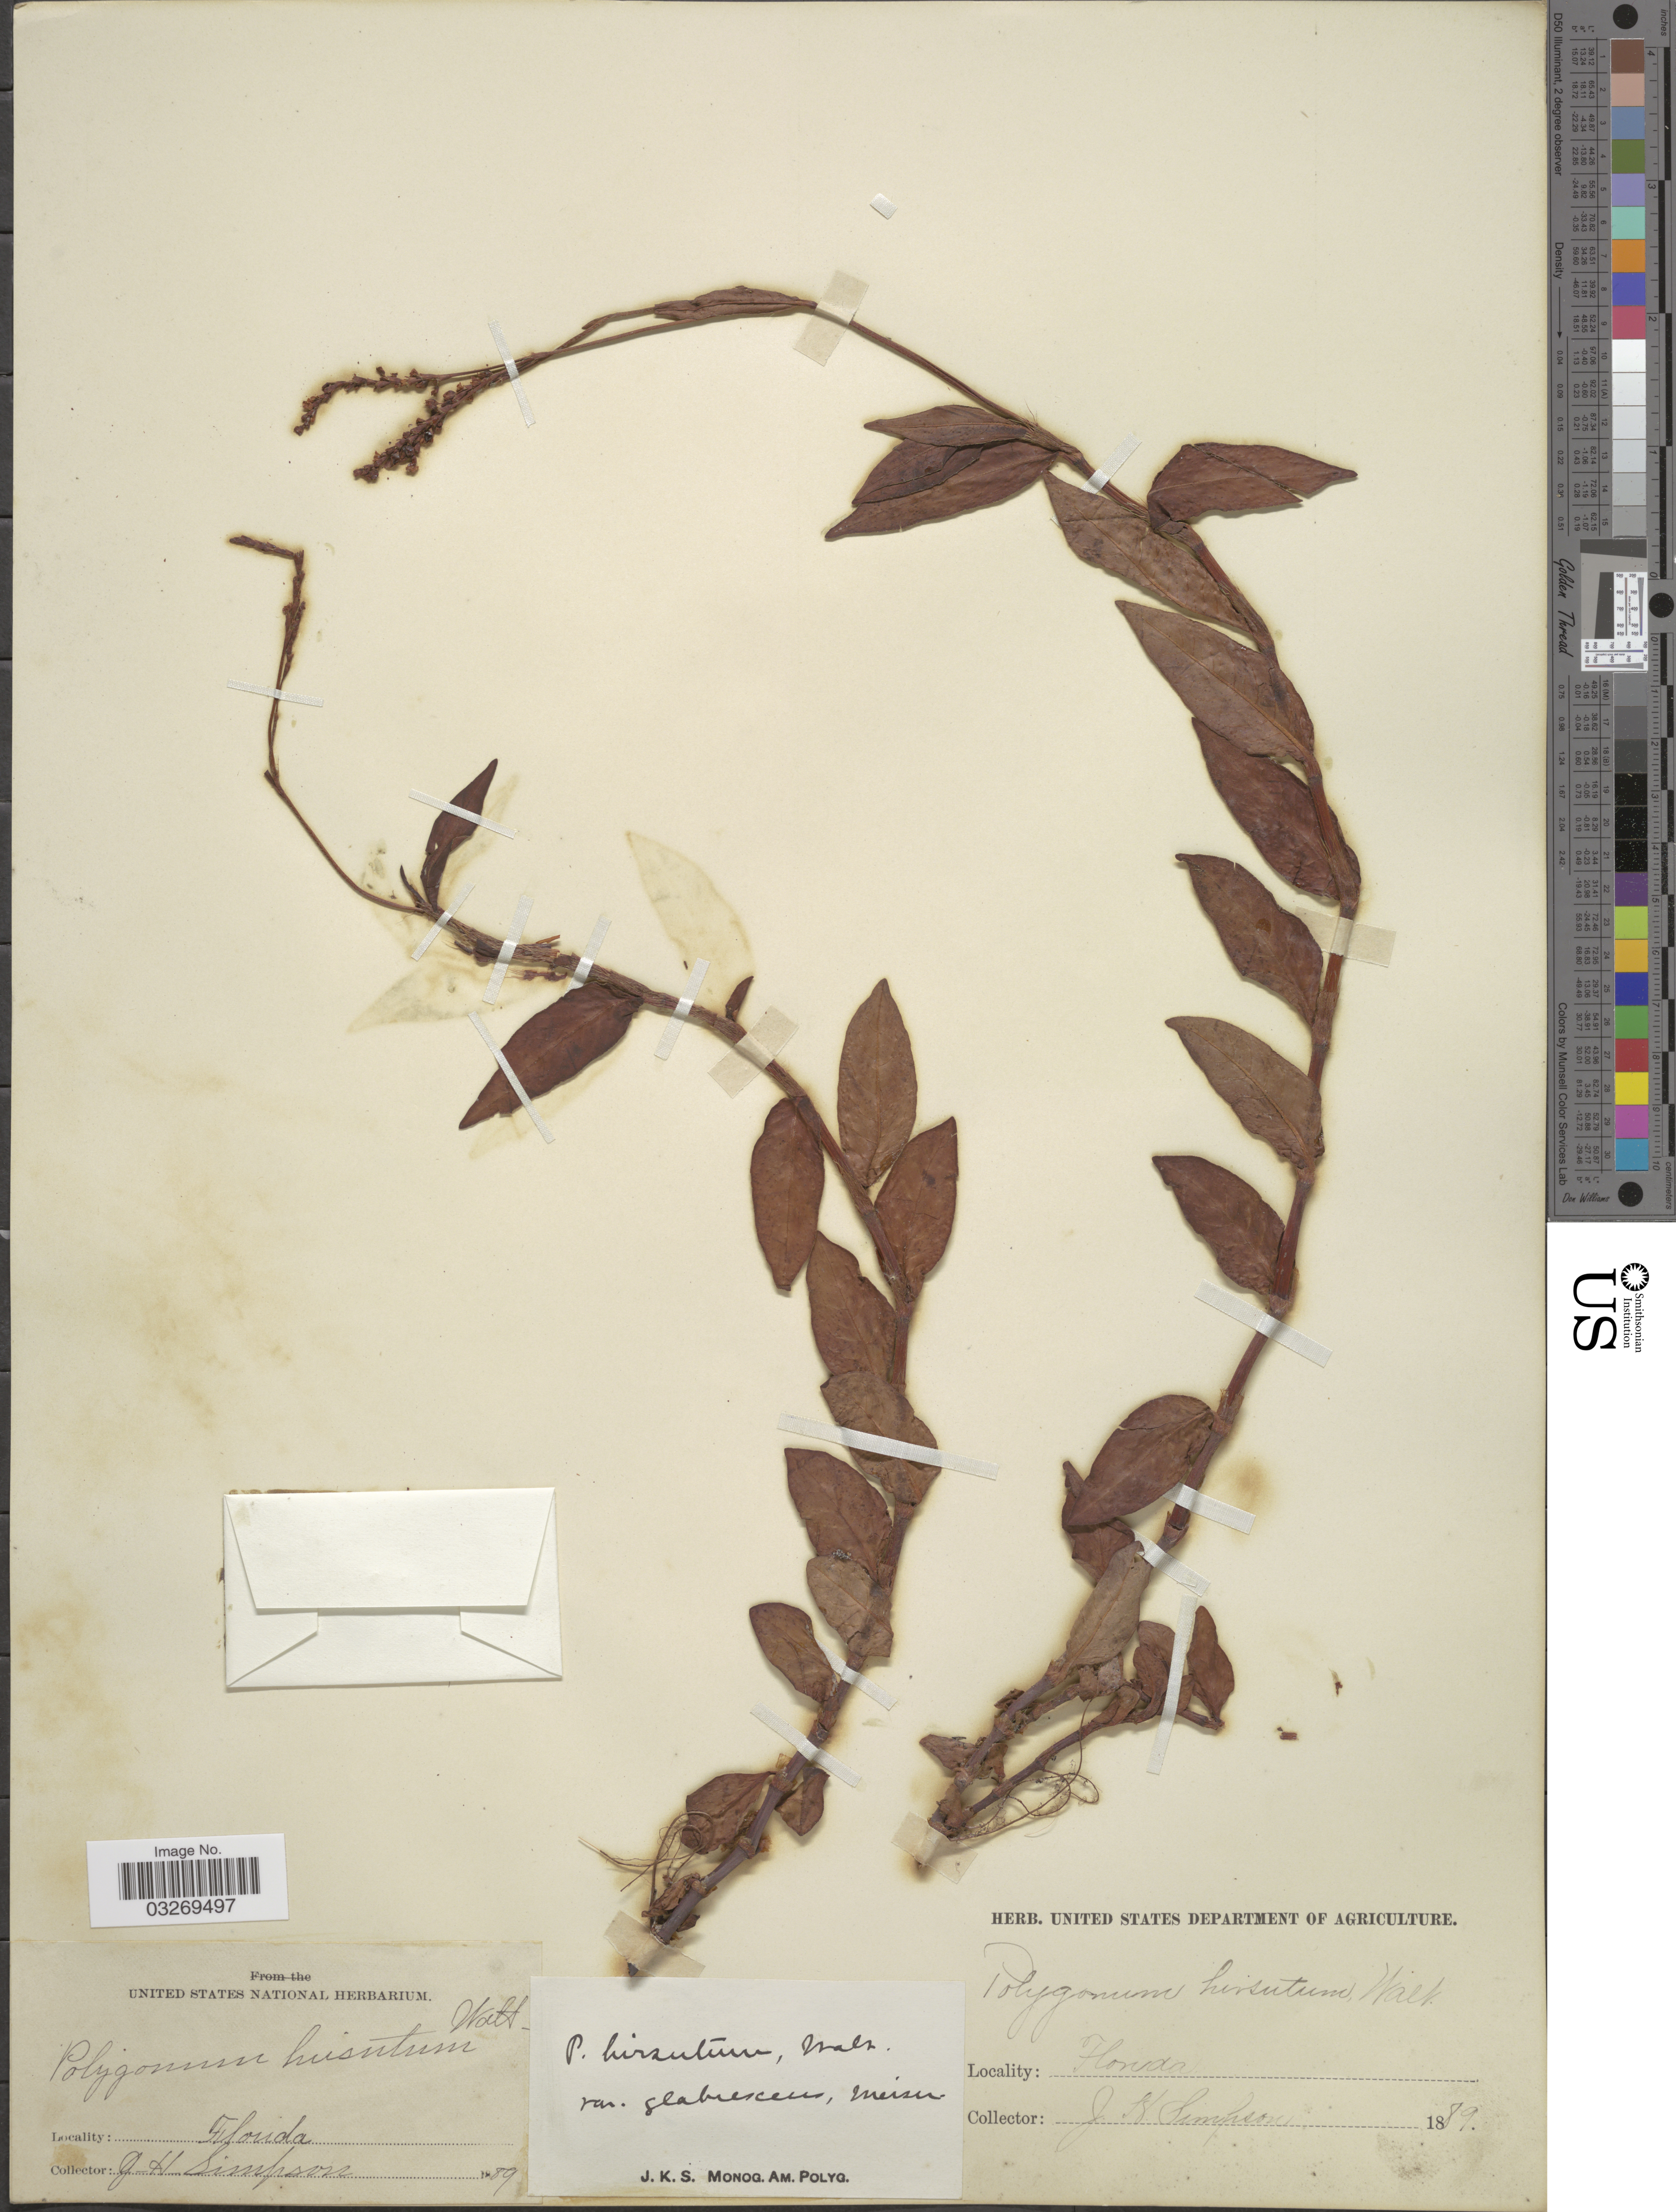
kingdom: Plantae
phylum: Tracheophyta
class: Magnoliopsida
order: Caryophyllales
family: Polygonaceae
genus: Persicaria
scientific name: Persicaria hirsuta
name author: (Walter) Small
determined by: Atha, D. E.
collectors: J. H. Simpson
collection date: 1889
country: United States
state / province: Florida